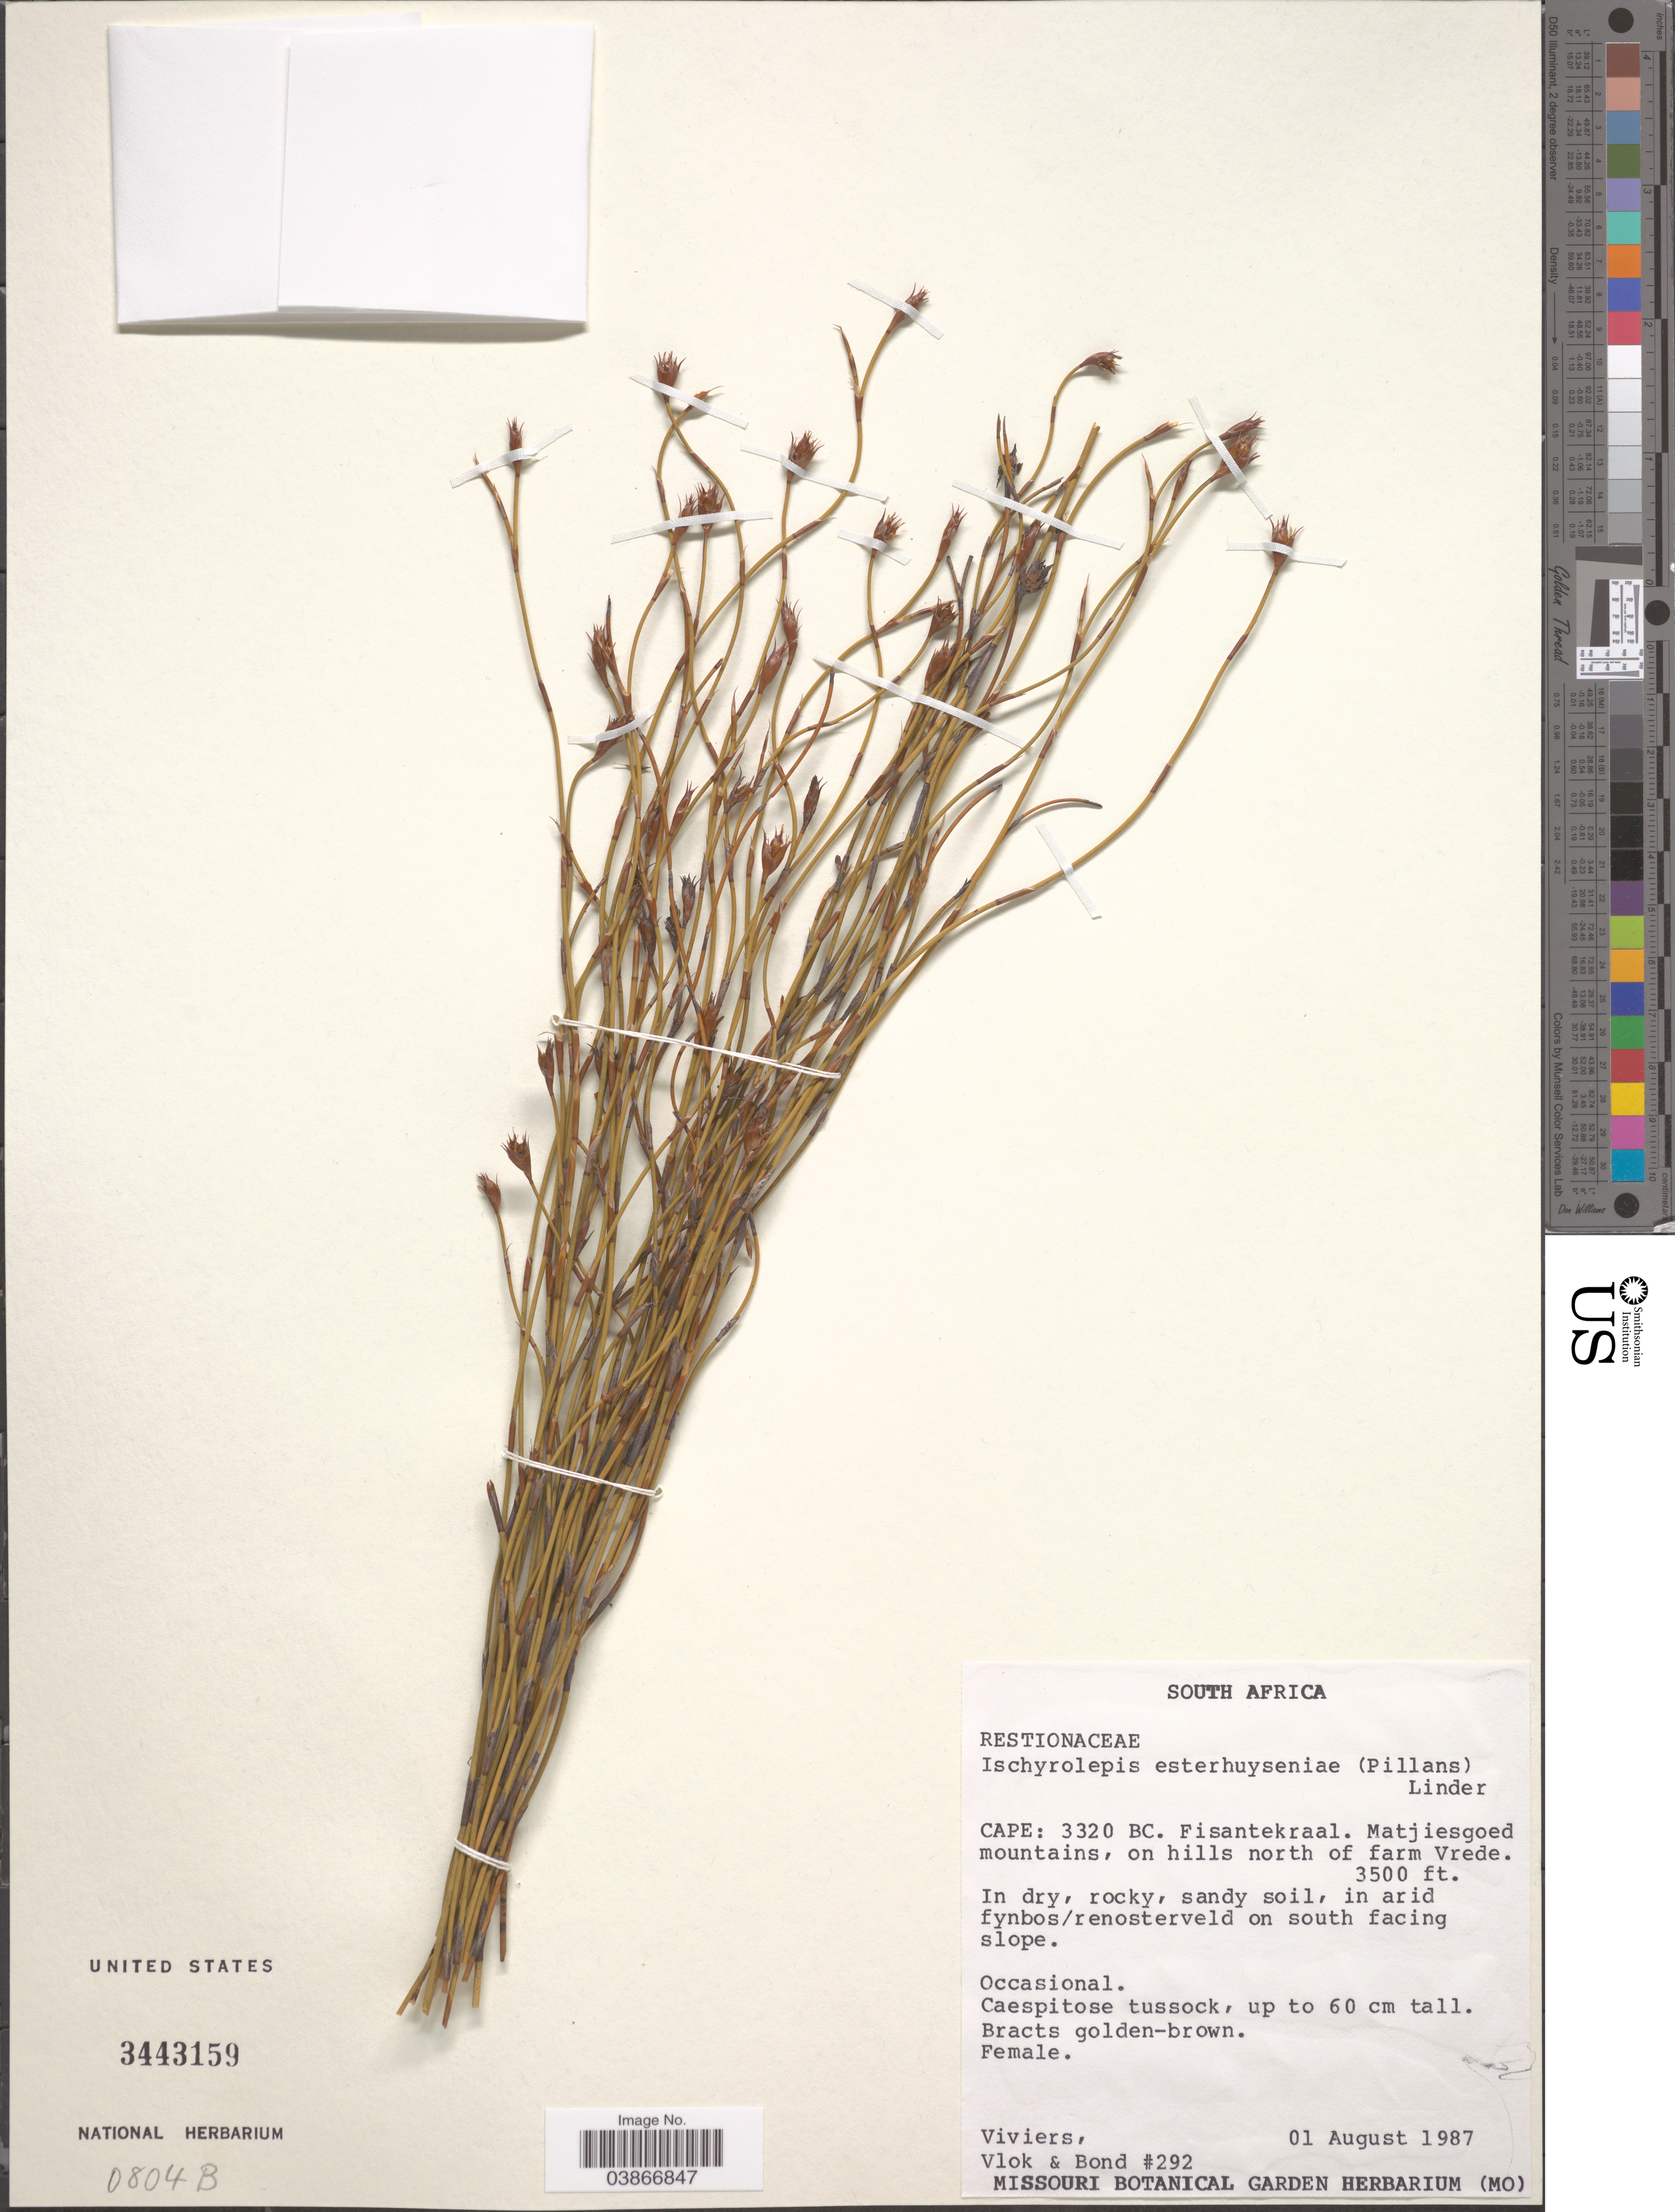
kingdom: Plantae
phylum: Tracheophyta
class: Liliopsida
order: Poales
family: Restionaceae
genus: Restio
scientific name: Restio esterhuyseniae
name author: Pillans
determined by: Strong, Mark T., (BOT), Smithsonian Institution - National Museum of Natural History (UNITED STATES)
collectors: M. Viviers, Vlok & -. Bond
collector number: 292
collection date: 1987-08-01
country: South Africa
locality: Cape: 3320 BC. Fisantekraal. Matjiesgoed mountains, on hills north of farm Vrede. On south facing slope.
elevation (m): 1067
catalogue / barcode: US 3443159